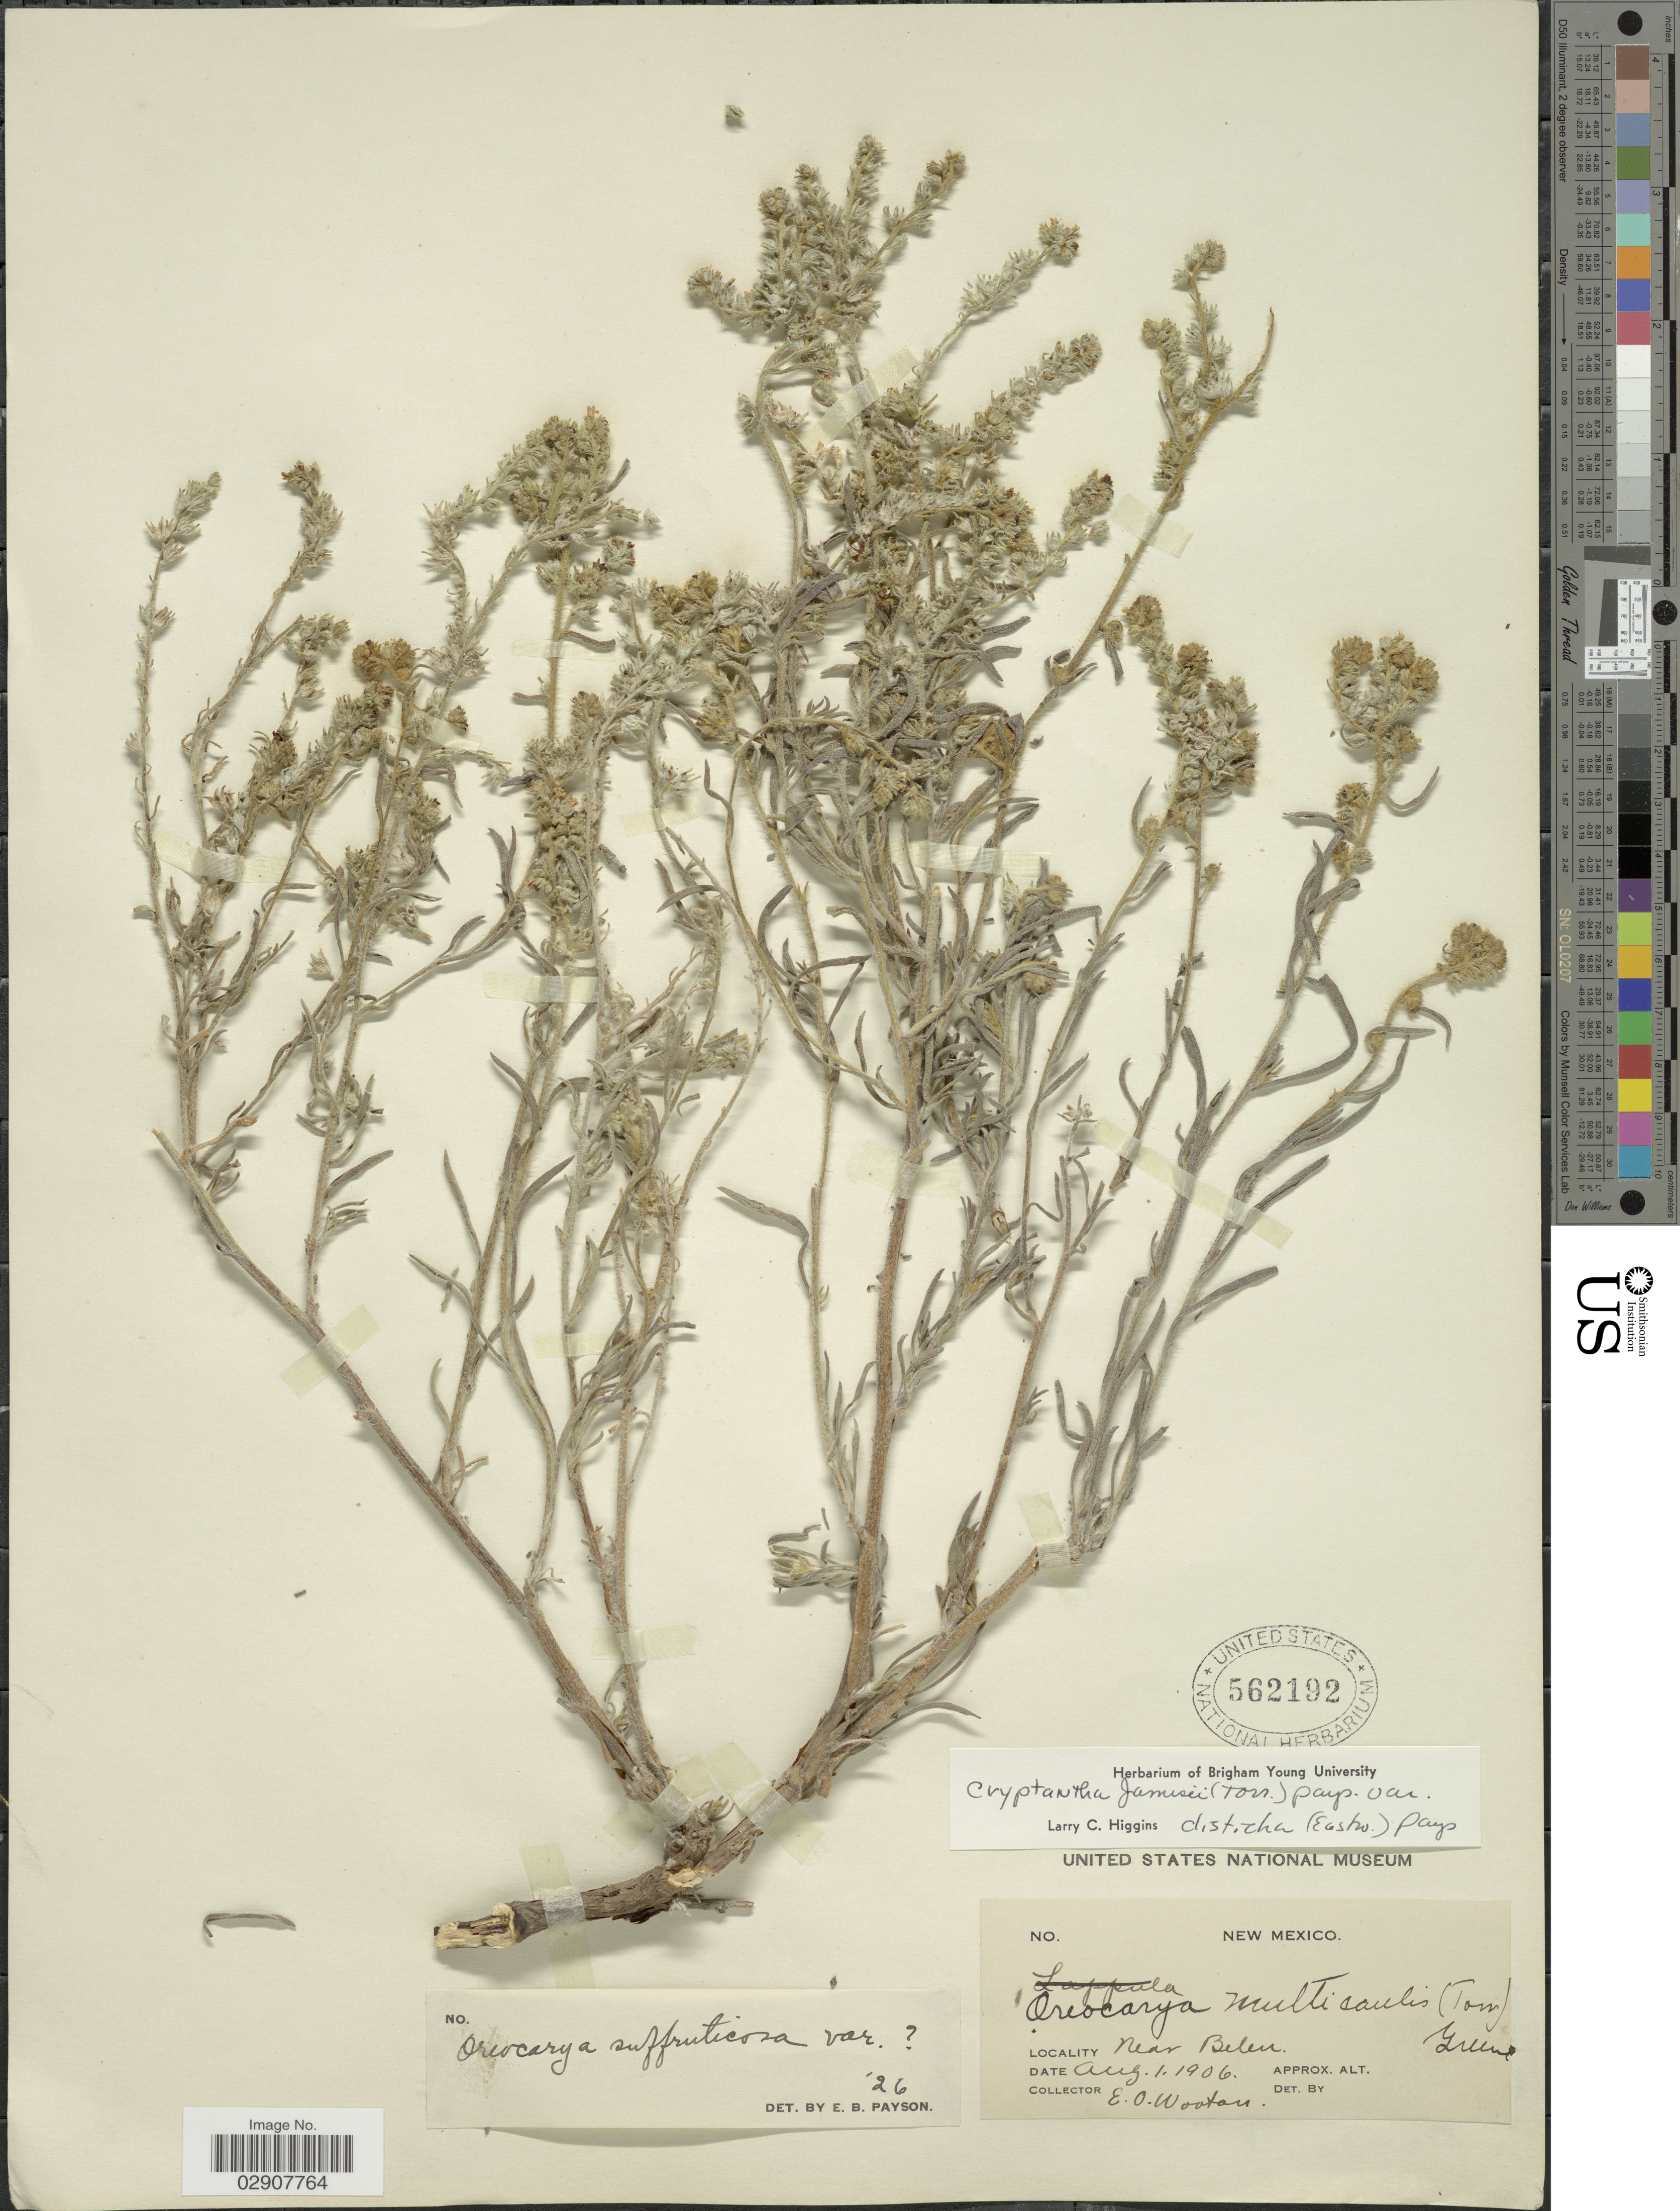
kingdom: Plantae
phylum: Tracheophyta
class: Magnoliopsida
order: Boraginales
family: Boraginaceae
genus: Cryptantha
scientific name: Cryptantha jamesii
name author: (Torr.) Payson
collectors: E. O. Wooton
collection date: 1906-08-01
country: United States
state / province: New Mexico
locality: Near Belen, New Mexico.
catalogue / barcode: US 562192